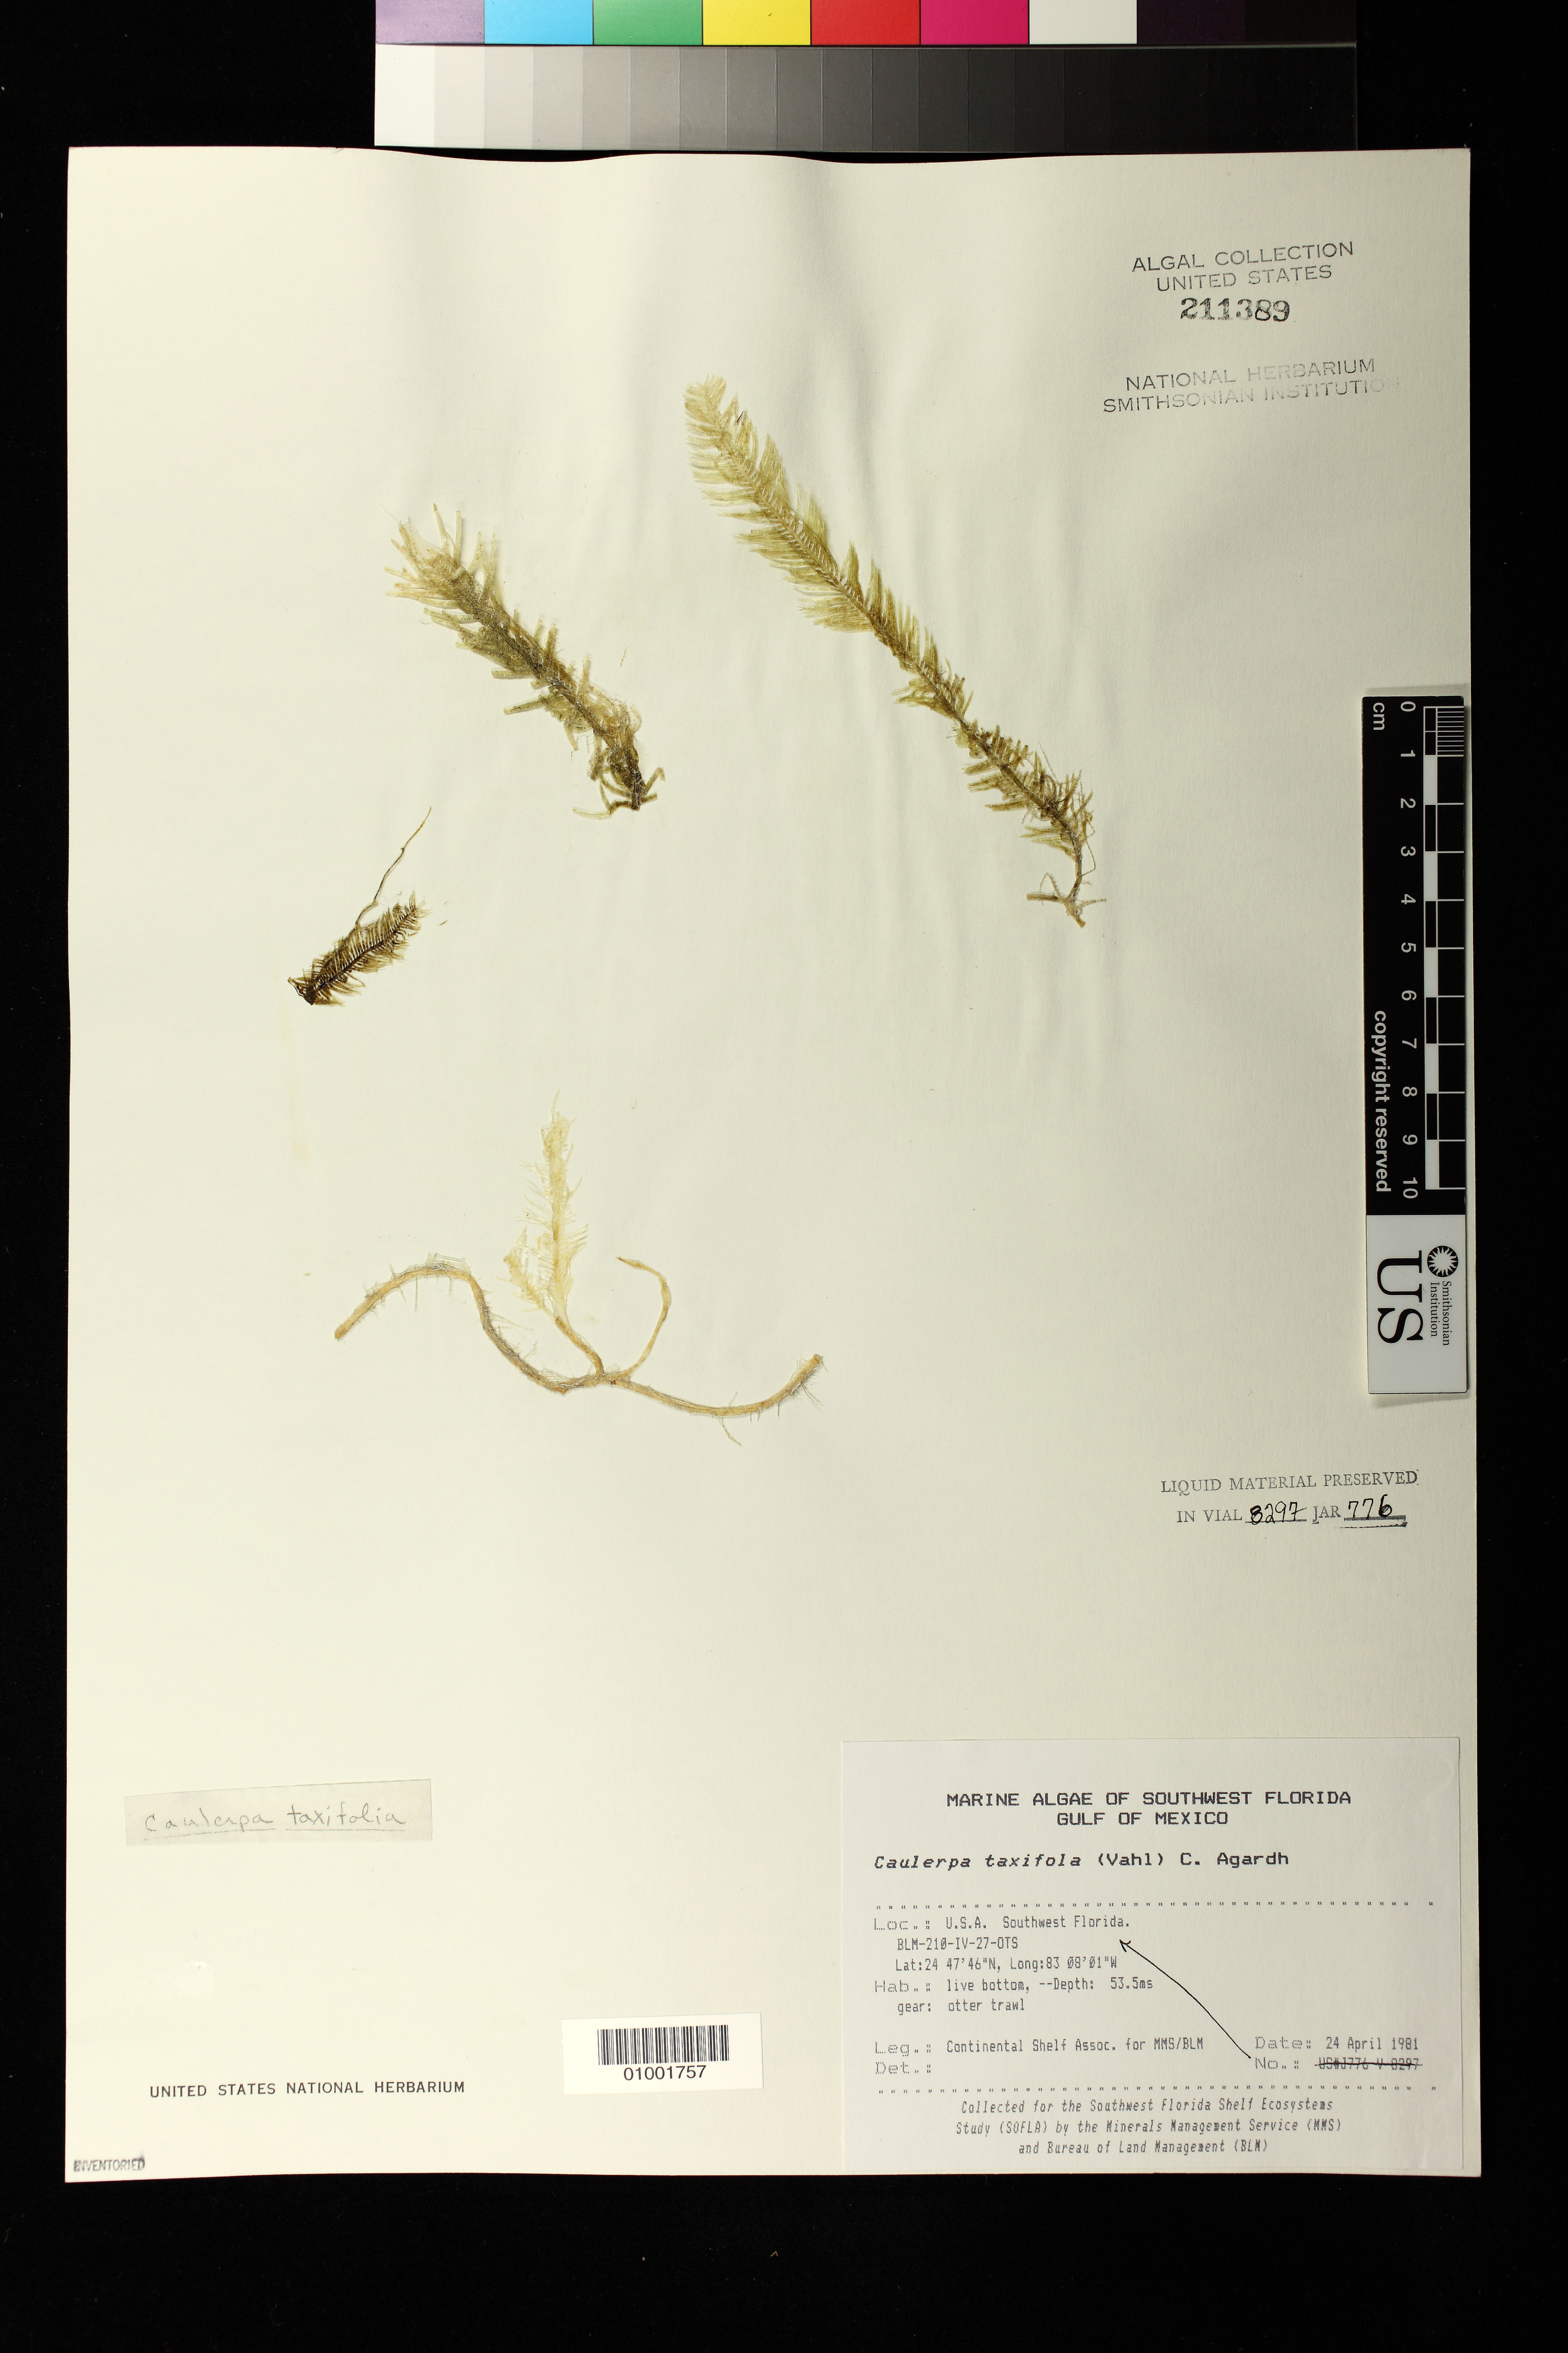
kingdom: Plantae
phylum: Chlorophyta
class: Ulvophyceae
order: Bryopsidales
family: Caulerpaceae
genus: Caulerpa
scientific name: Caulerpa taxifolia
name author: (M. Vahl) C. Agardh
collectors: Continental Shelf Associates for the MMS/BLM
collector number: BLM-210-III-27--A-TDS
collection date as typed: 24 Apr 1981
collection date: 1981-04-24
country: United States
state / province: Florida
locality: Gulf of Mexico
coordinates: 24 47'46"N, 83 08'01"W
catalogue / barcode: US 211389